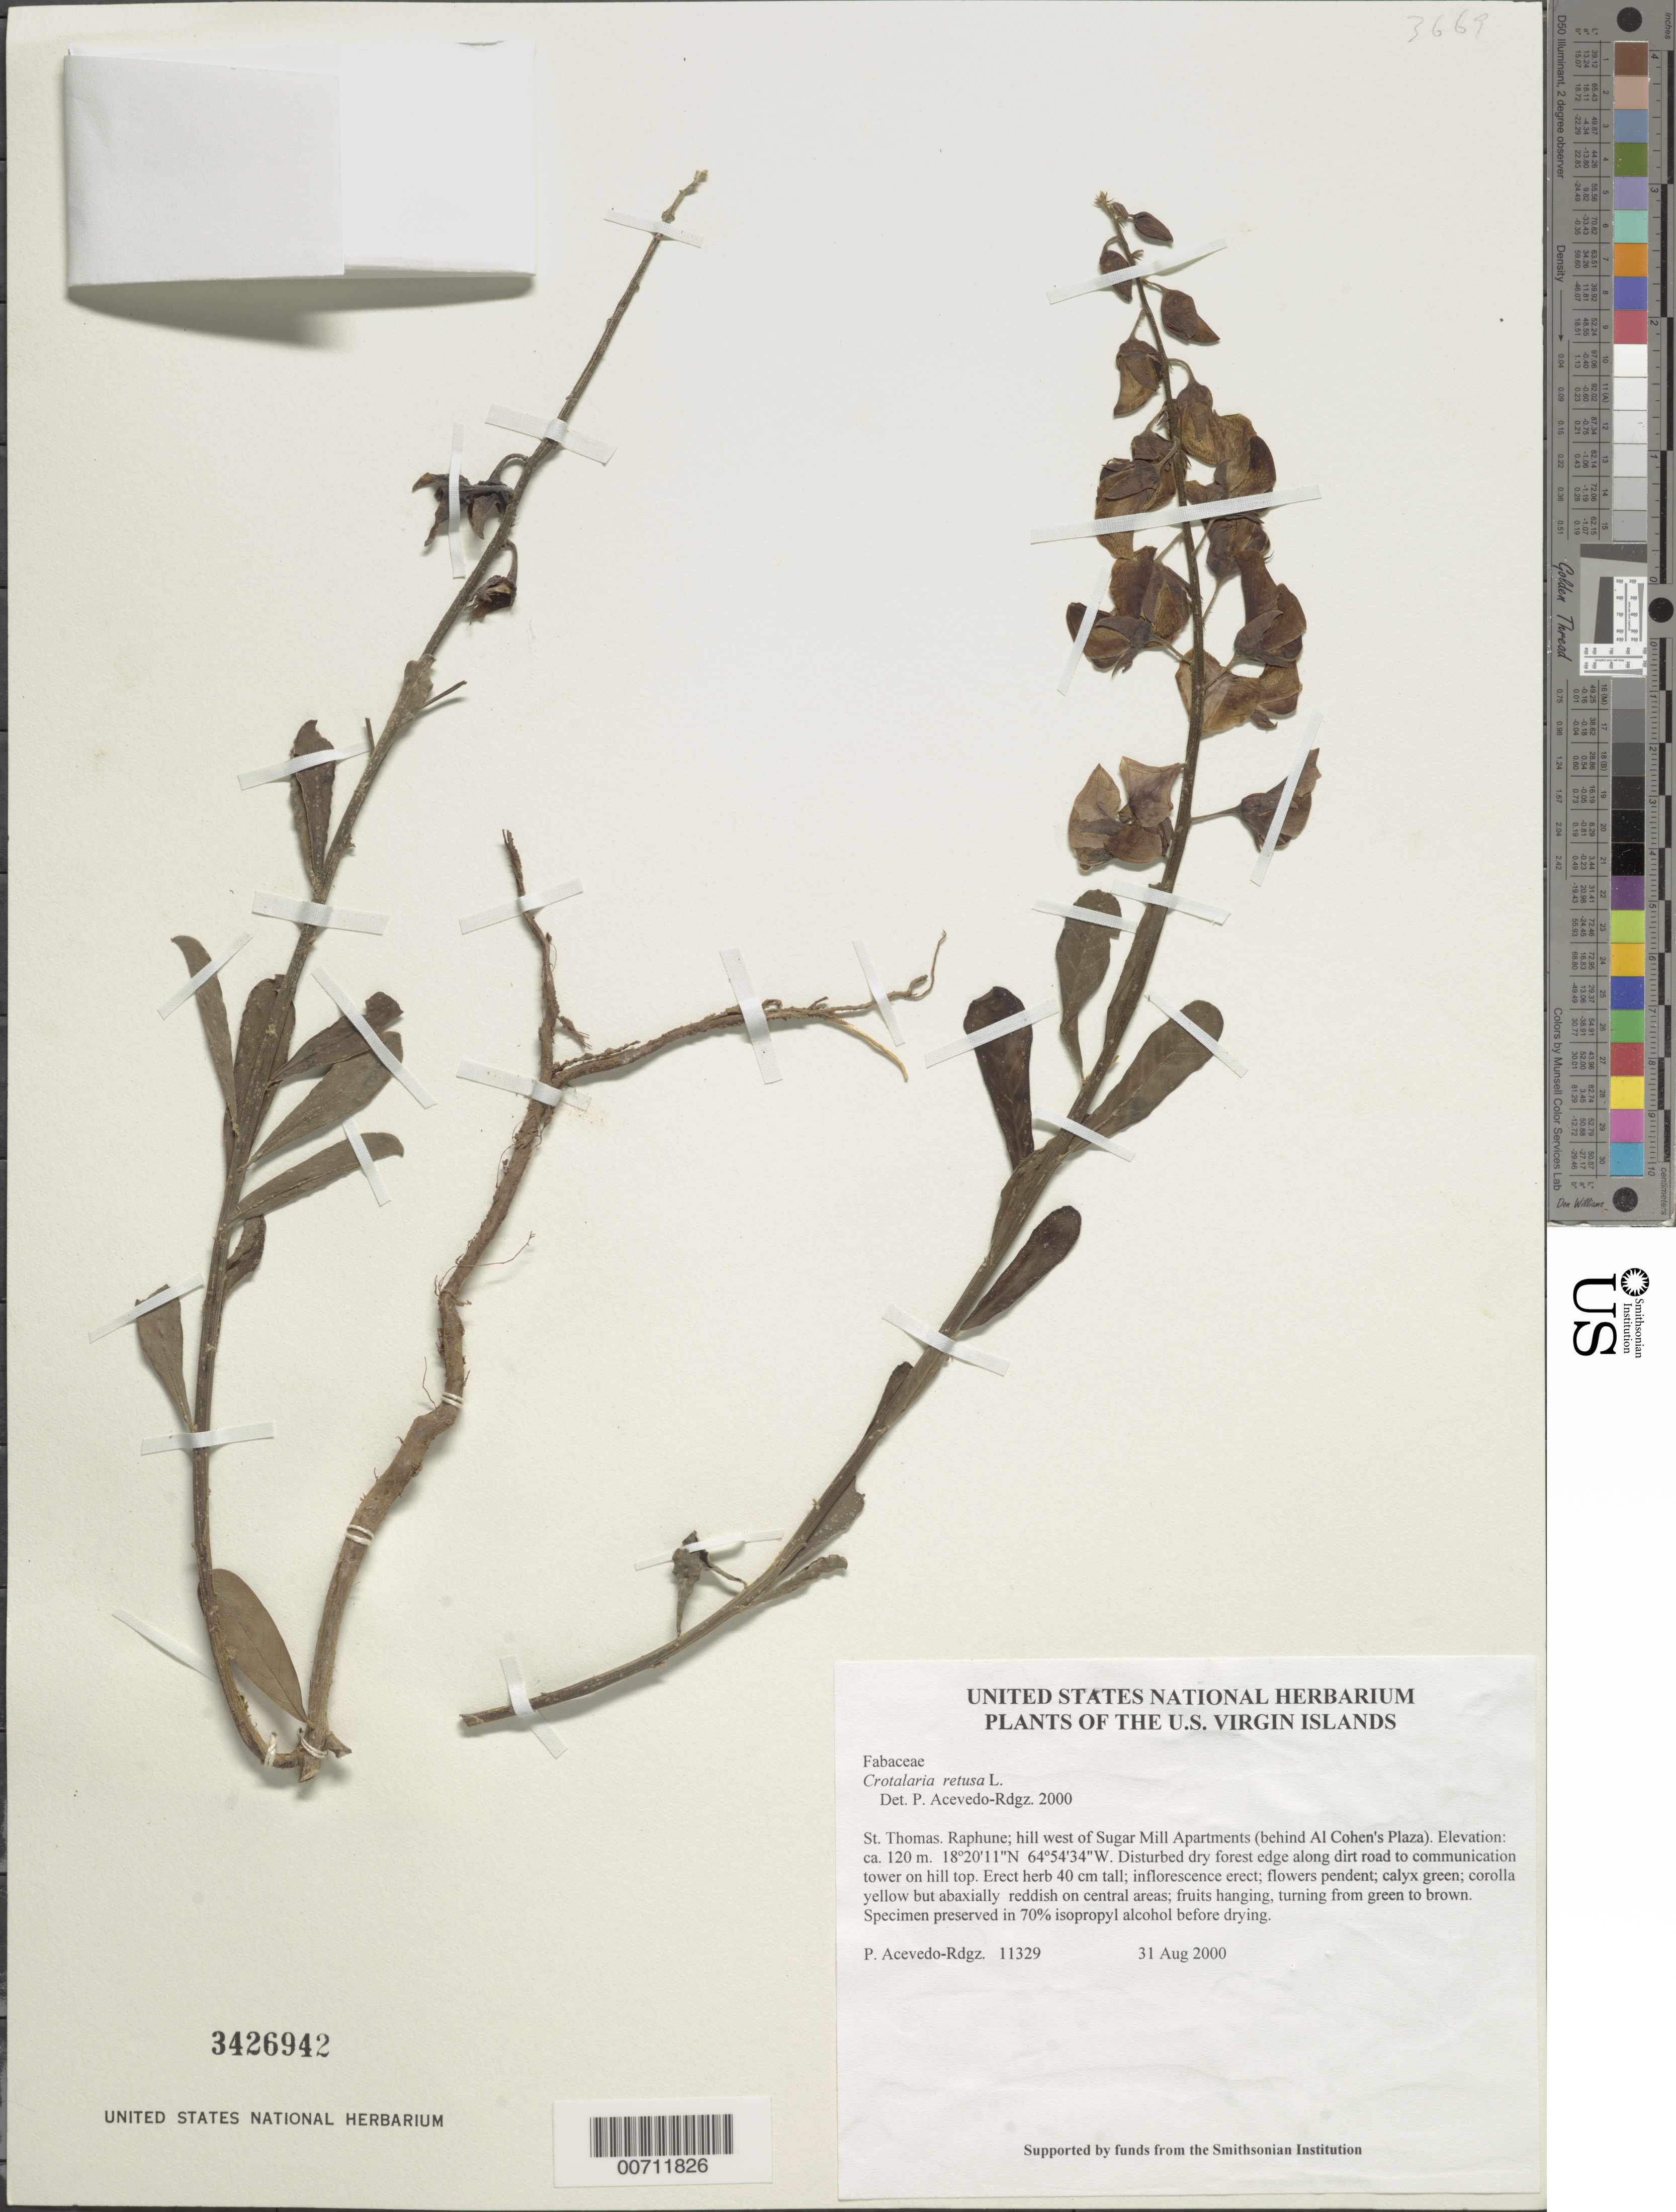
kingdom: Plantae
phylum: Tracheophyta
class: Magnoliopsida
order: Fabales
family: Fabaceae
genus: Crotalaria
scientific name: Crotalaria retusa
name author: L.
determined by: Acevedo-Rodríguez, P., (BOT), Smithsonian Institution - National Museum of Natural History (UNITED STATES)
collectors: P. Acevedo-Rodr.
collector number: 11329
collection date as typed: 31 Aug 2000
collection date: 2000-08-31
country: U.S. Virgin Islands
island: St. Thomas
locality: Raphune; hill west of Sugar Mill Apartments (behind Al Cohen's Plaza).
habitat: Disturbed dry forest edge along dirt road to communication tower on hill top.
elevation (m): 120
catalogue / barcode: US 3426942